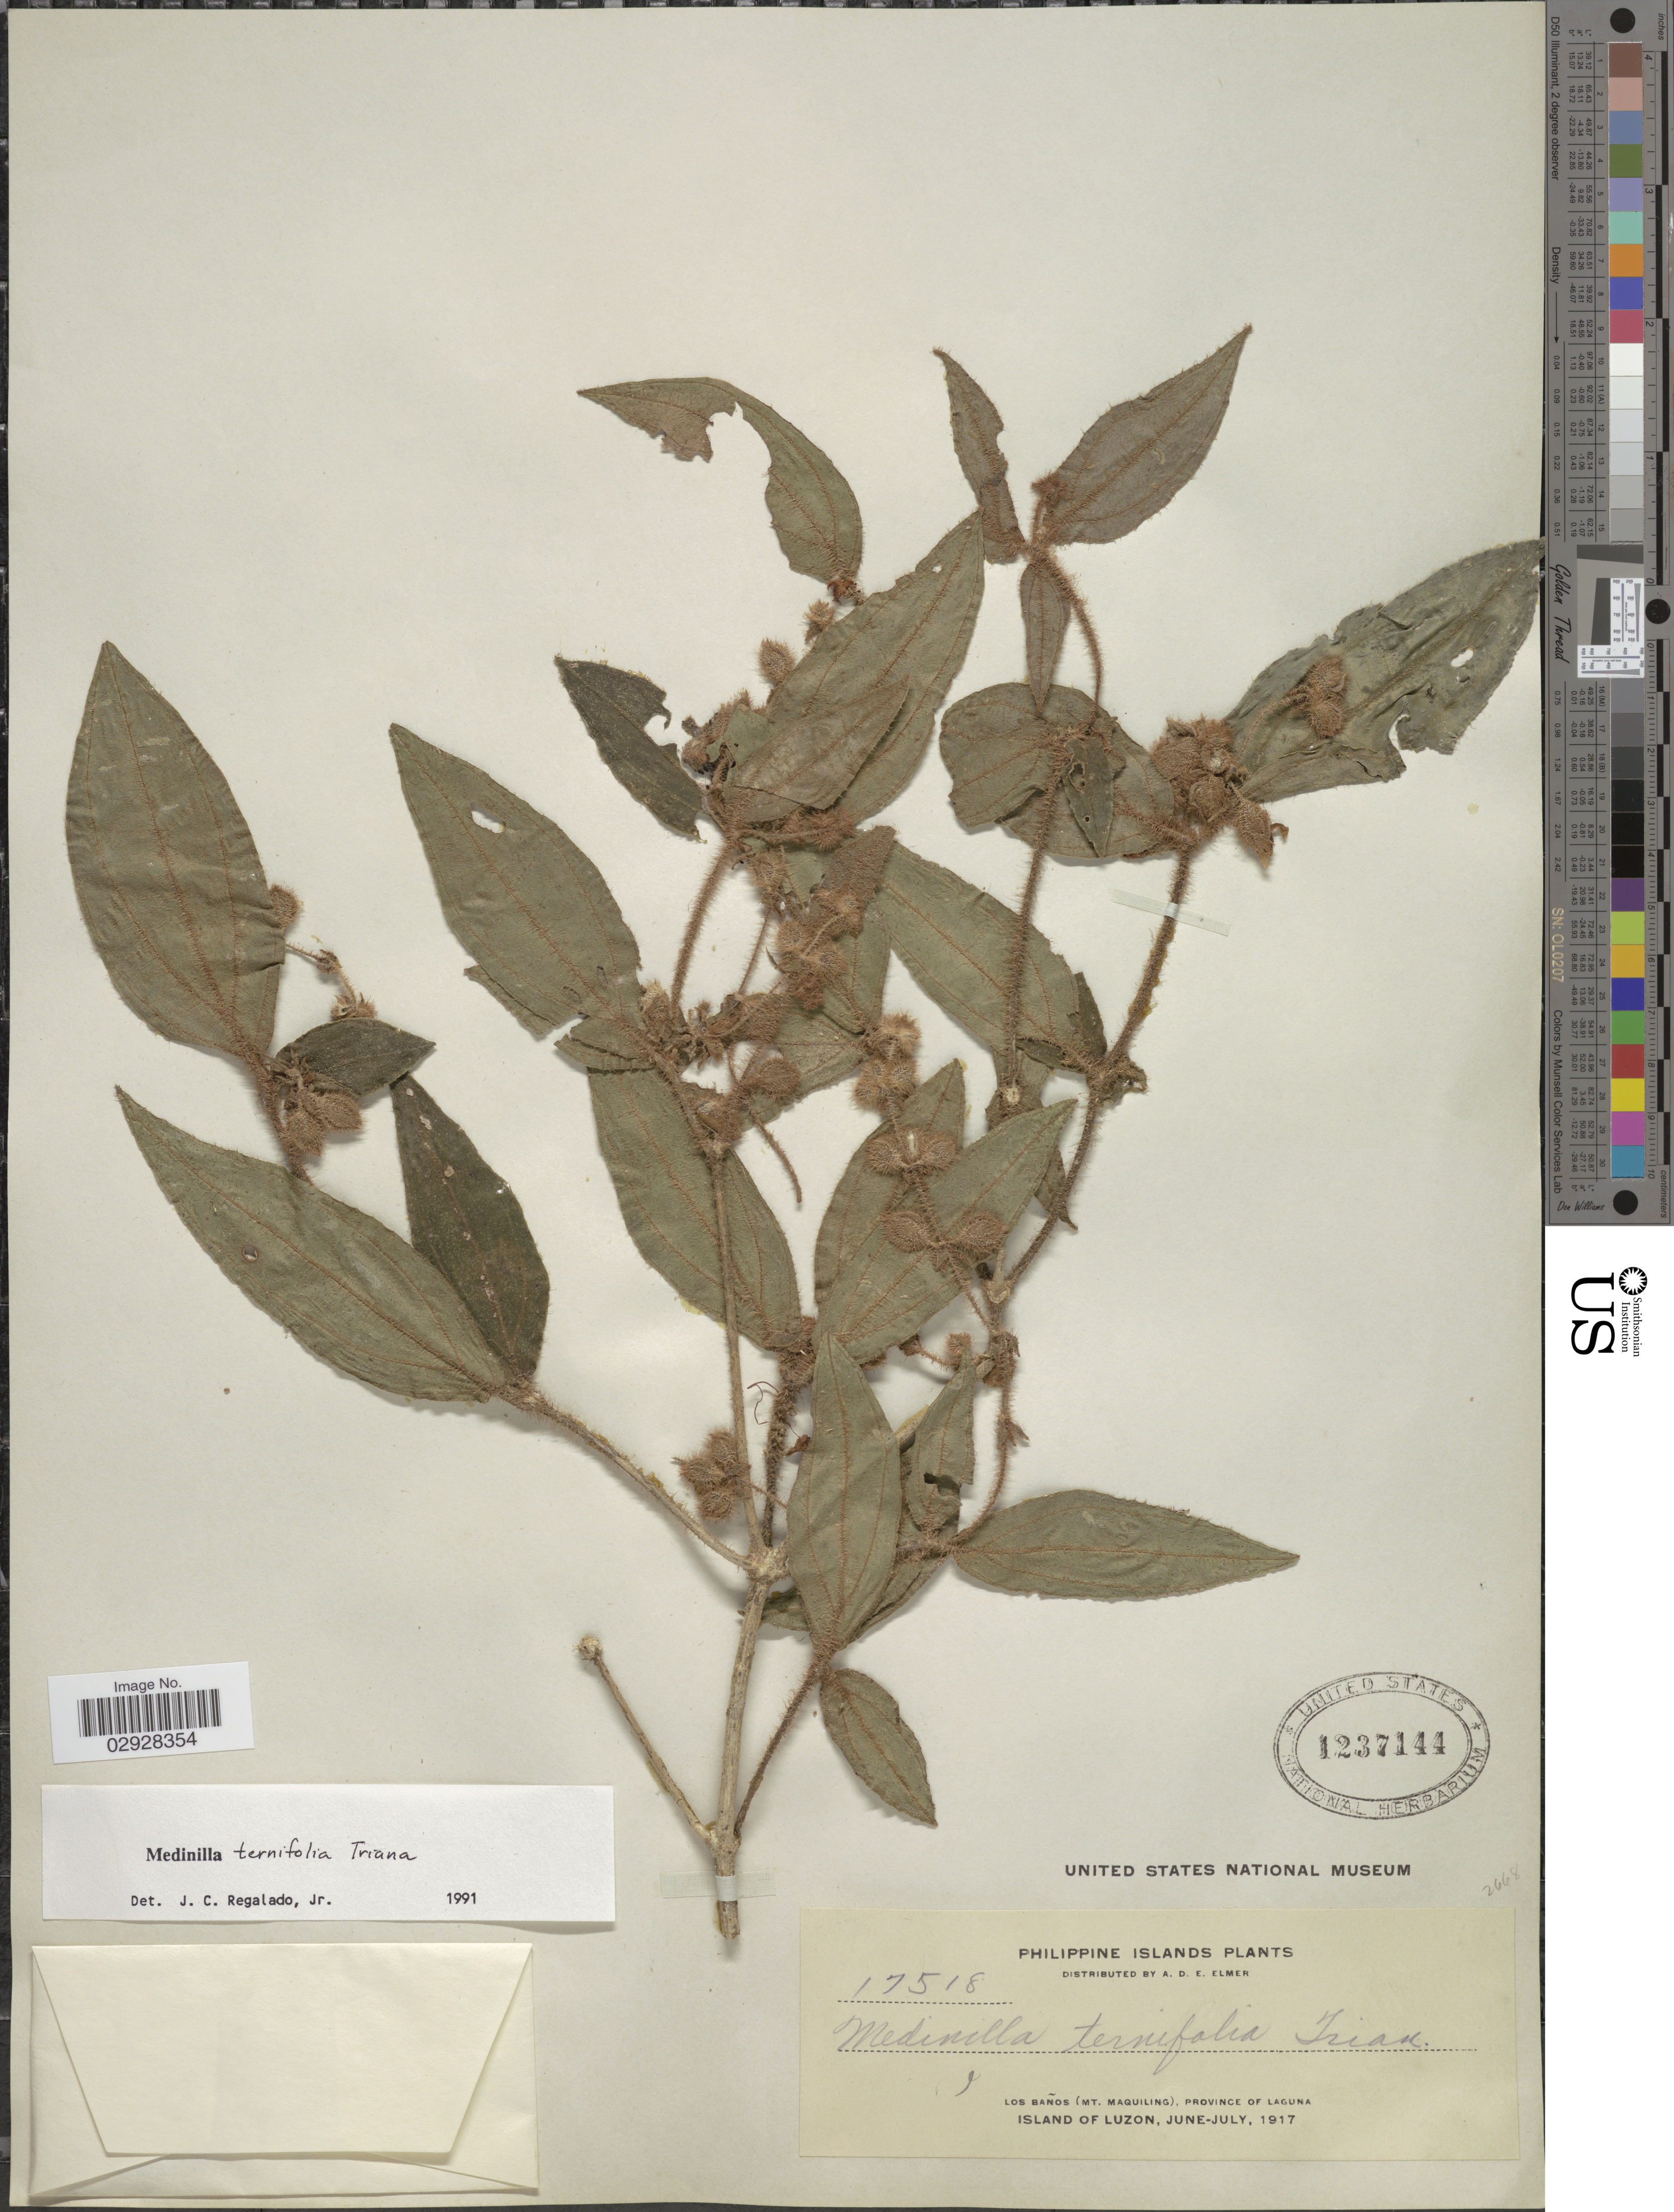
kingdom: Plantae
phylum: Tracheophyta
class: Magnoliopsida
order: Myrtales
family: Melastomataceae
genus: Medinilla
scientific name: Medinilla ternifolia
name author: Triana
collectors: A. D. E. Elmer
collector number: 17518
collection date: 1917-06/1917-07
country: Philippines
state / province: Calabarzon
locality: Philippine Islands. Los Baños (Mt. Maquiling), Province of Laguna. Island of Luzon.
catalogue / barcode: US 1237144